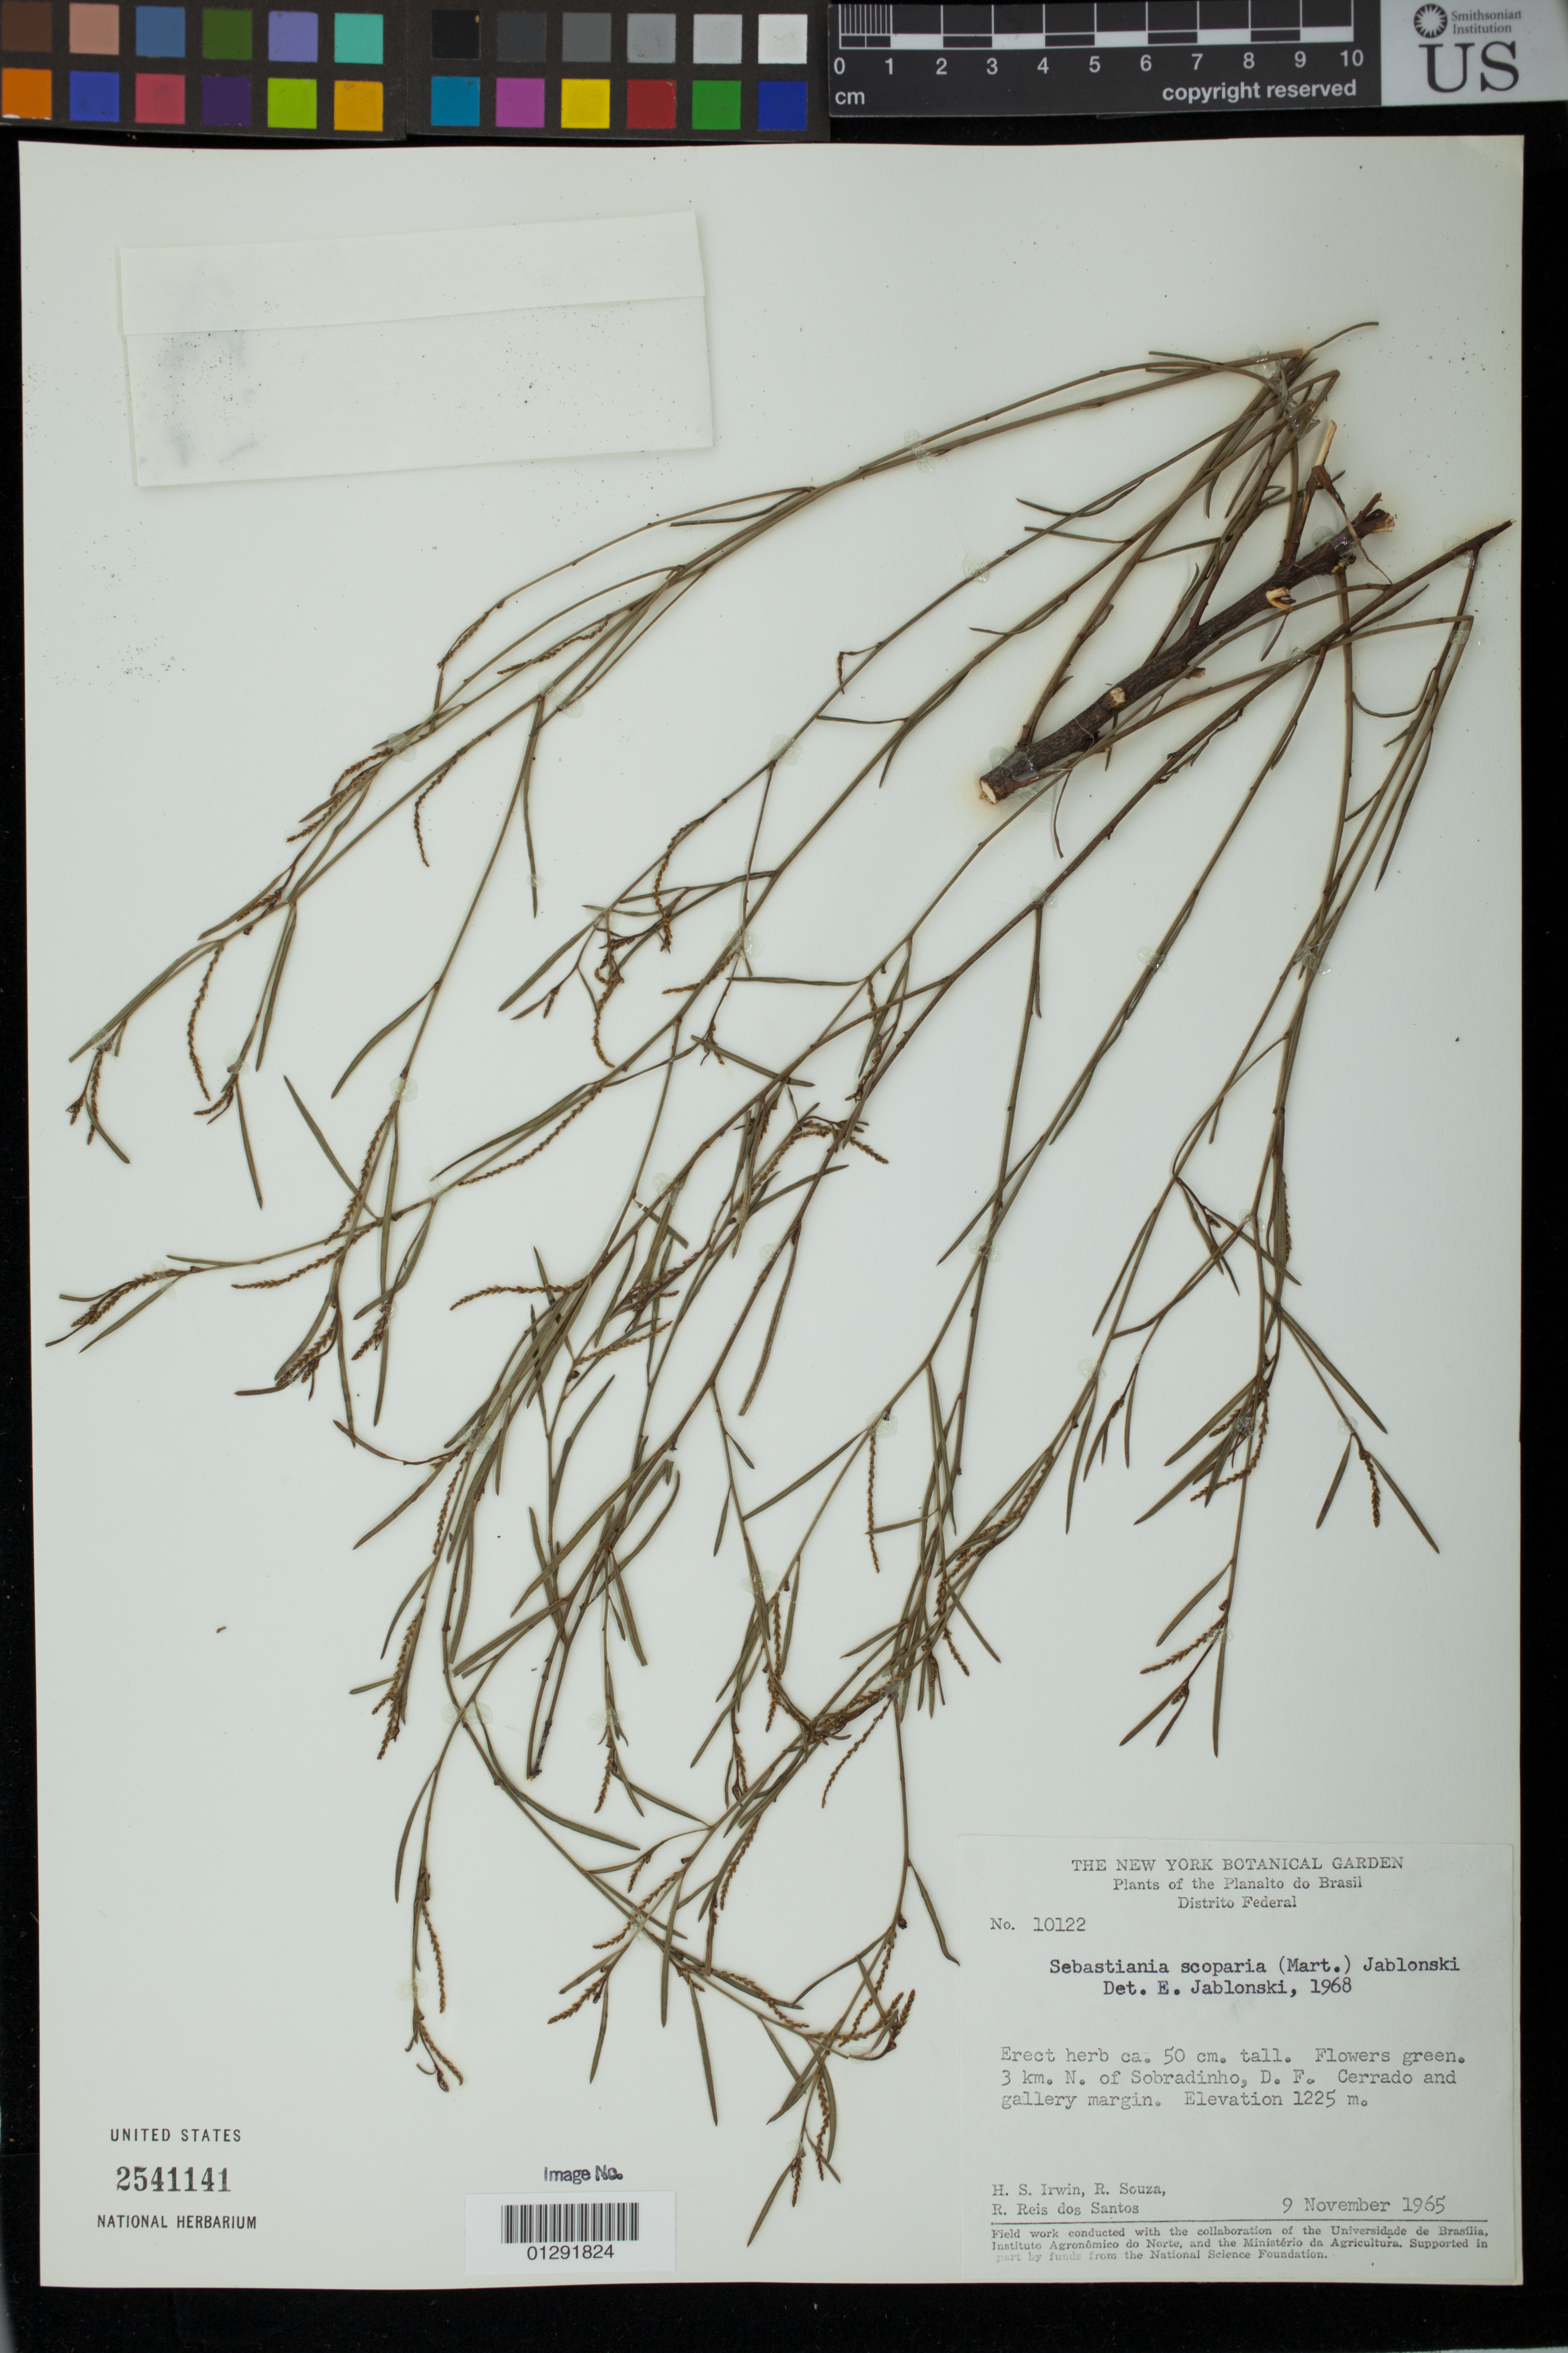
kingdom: Plantae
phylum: Tracheophyta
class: Magnoliopsida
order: Malpighiales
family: Euphorbiaceae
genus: Sebastiania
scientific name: Sebastiania scoparia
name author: (Mart.) Jablonski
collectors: H. Irwin, R. Souza & R. Reis dos Santos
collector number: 10122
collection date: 1965-11-09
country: Brazil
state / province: Distrito Federal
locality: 3 km. N. of Sobradinho, D.F. Cerrado and gallery margin.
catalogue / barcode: US 2541141